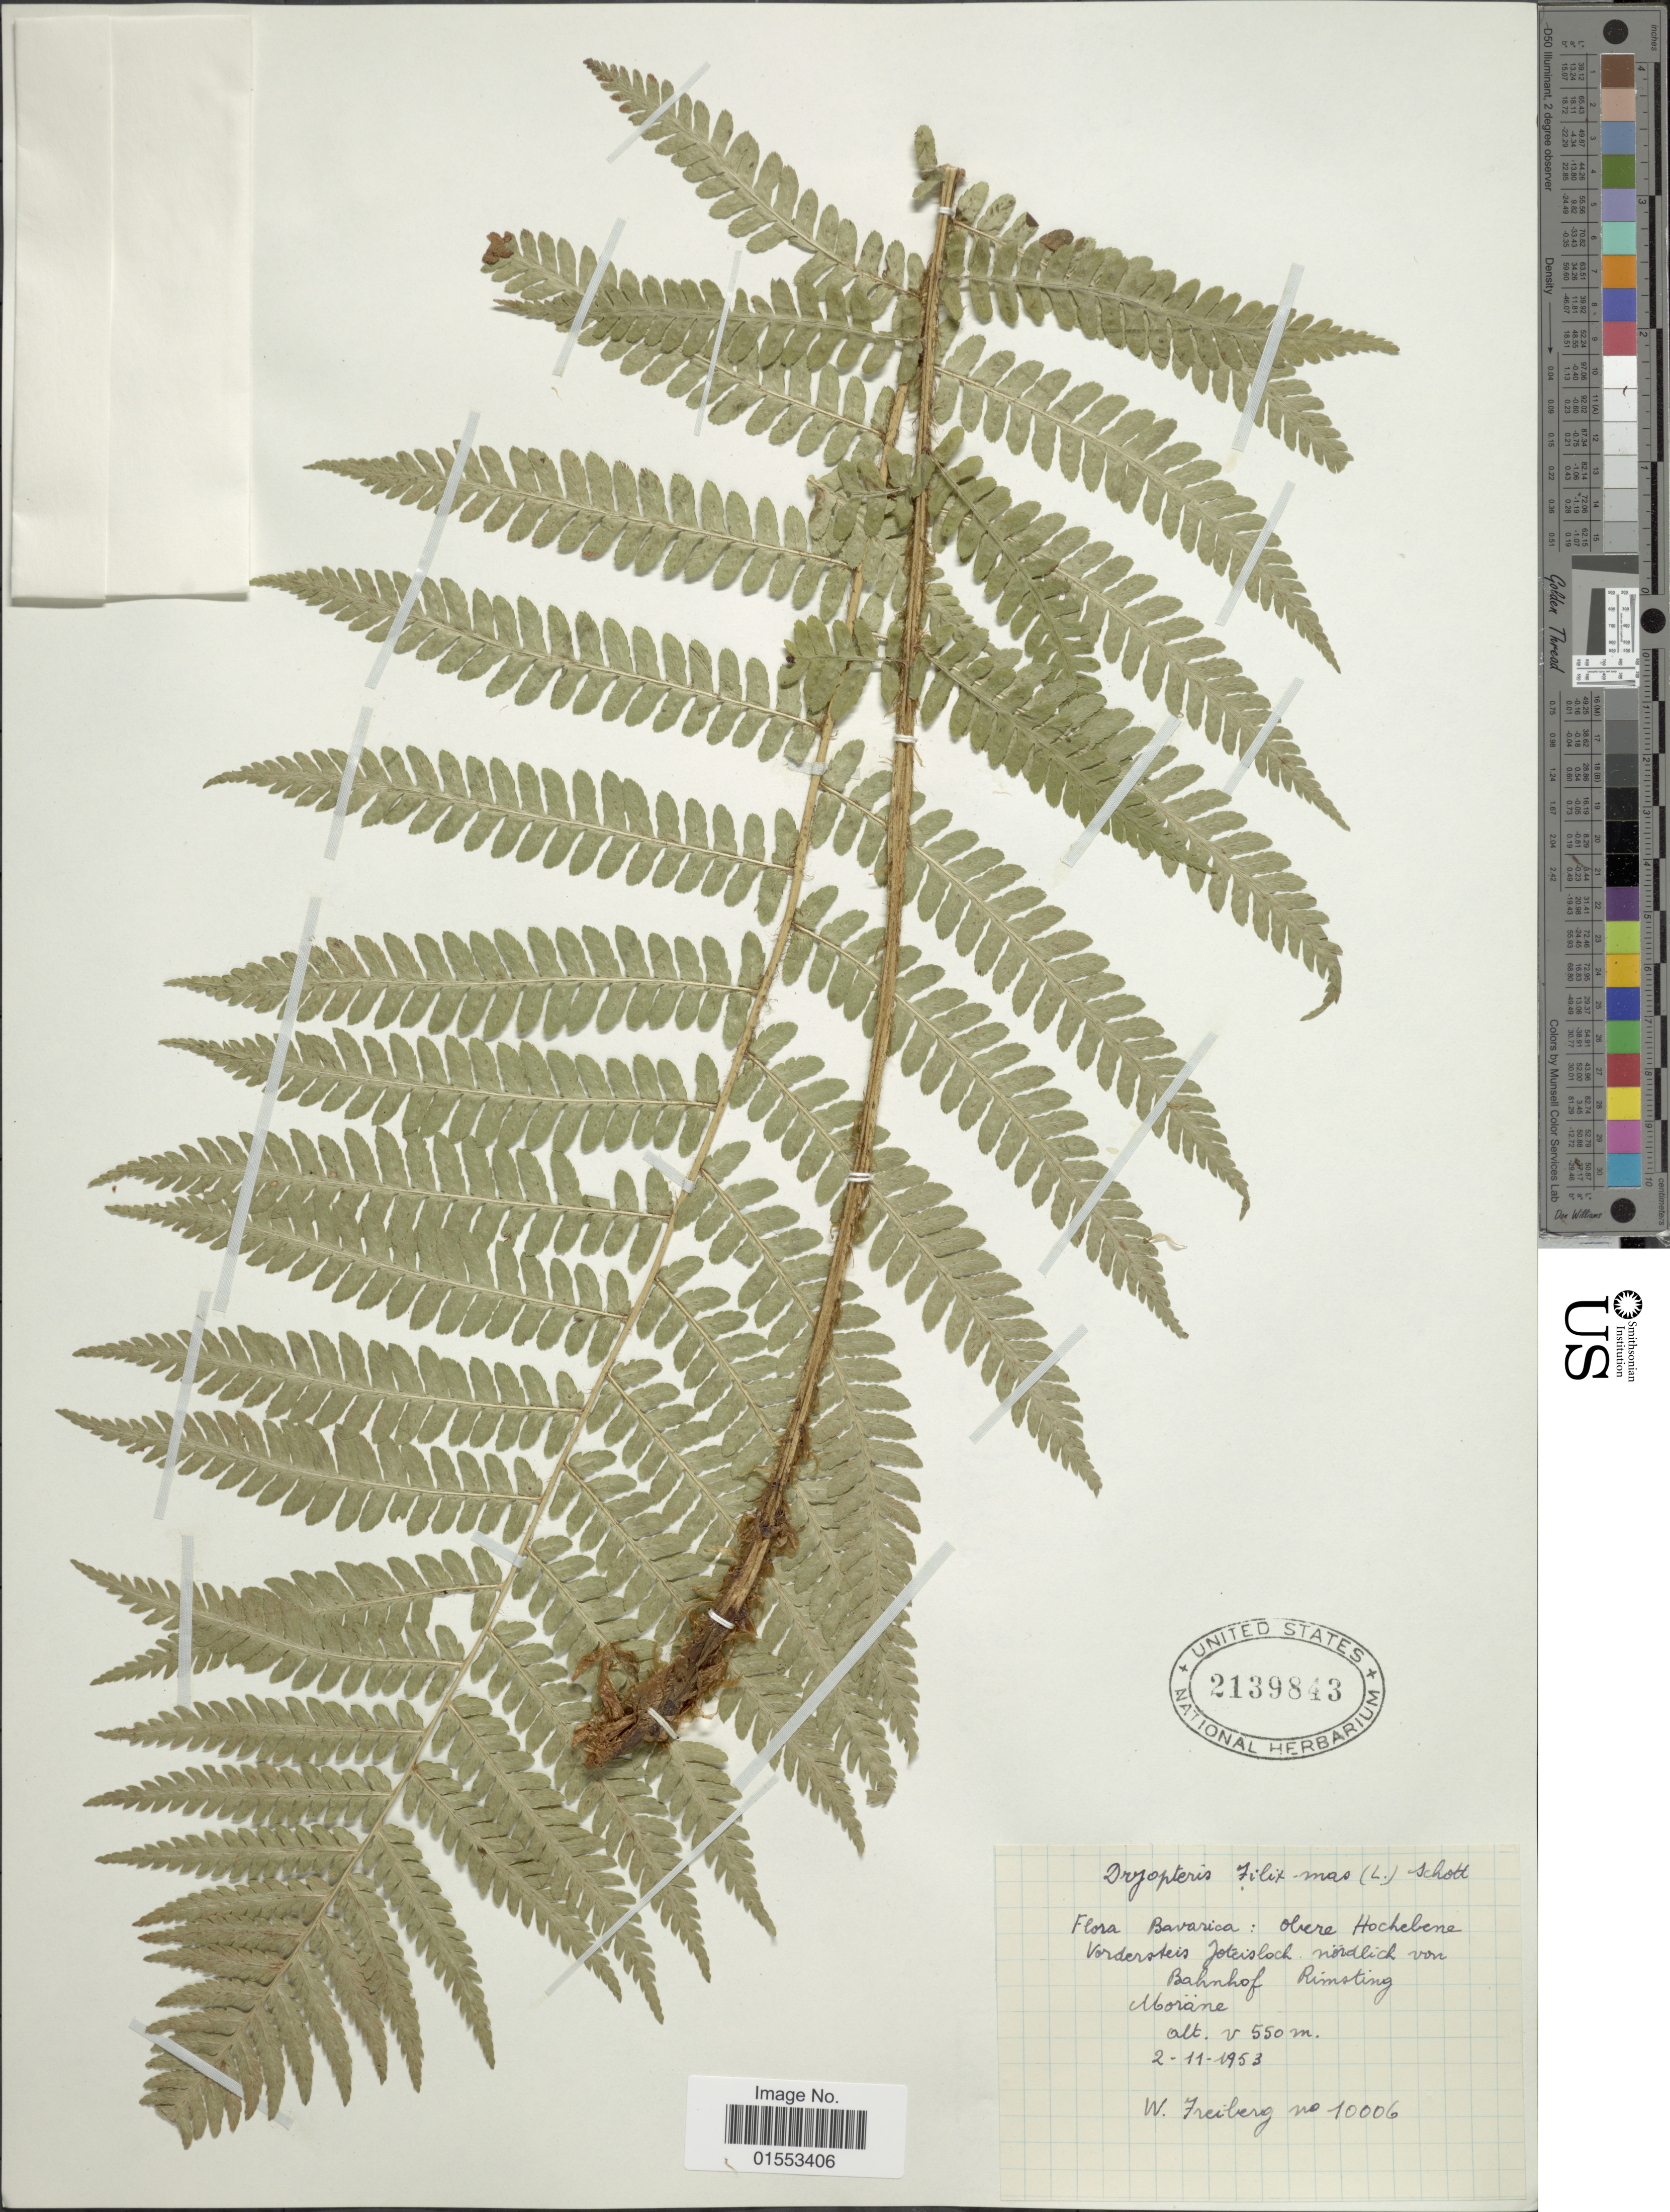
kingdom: Plantae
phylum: Tracheophyta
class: Polypodiopsida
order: Polypodiales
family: Dryopteridaceae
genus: Dryopteris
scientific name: Dryopteris filix-mas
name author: (L.) Schott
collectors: W. Freiberg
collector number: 10006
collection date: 1953-11-02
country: Germany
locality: Bavarica: Obere Hochebene Vordersteis Joterslock, Nordlich von Bahnhof Rimsting, Morane. [interpreted]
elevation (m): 550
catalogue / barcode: US 2139843